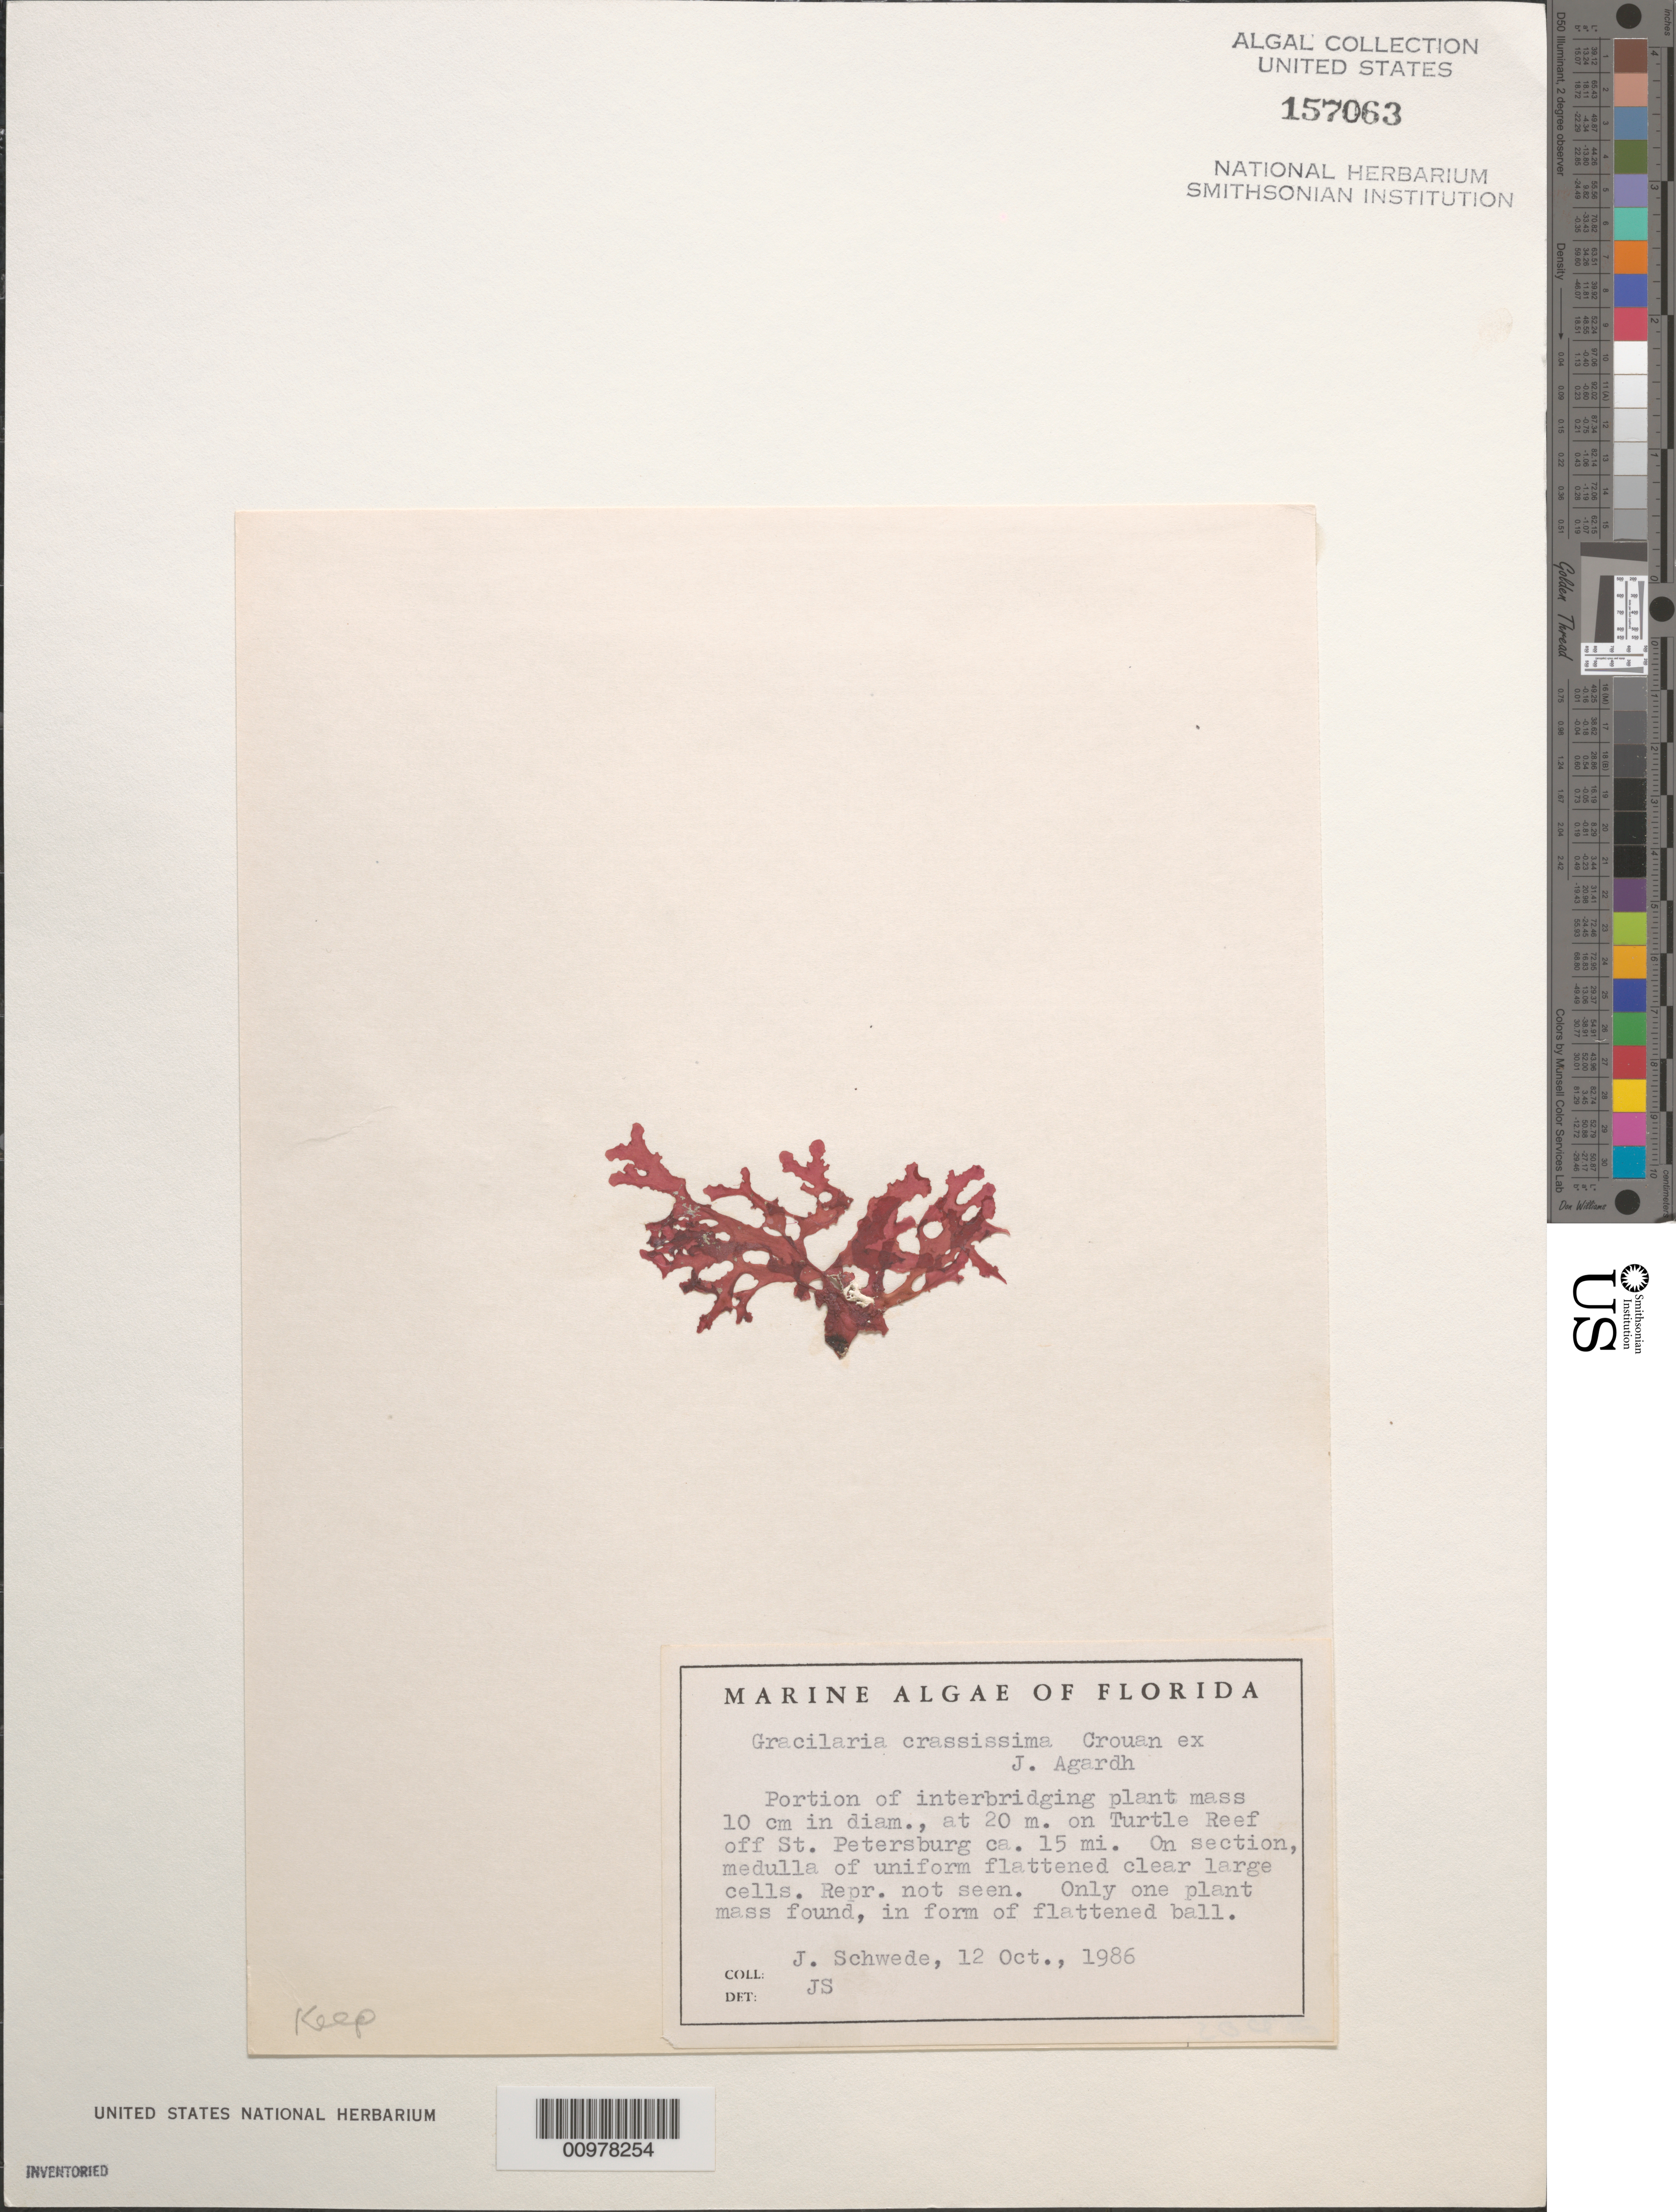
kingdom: Plantae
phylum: Rhodophyta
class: Florideophyceae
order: Gracilariales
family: Gracilariaceae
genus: Gracilaria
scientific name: Gracilaria crassissima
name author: (P. Crouan & H. Crouan) P. Crouan & H. Crouan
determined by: Schwede, John G.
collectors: J. Schwede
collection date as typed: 12 Oct 1986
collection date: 1986-10-12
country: United States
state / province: Florida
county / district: Pinellas County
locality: Turtle Reef ca. 15 miles off St. Petersburg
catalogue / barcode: US 157063